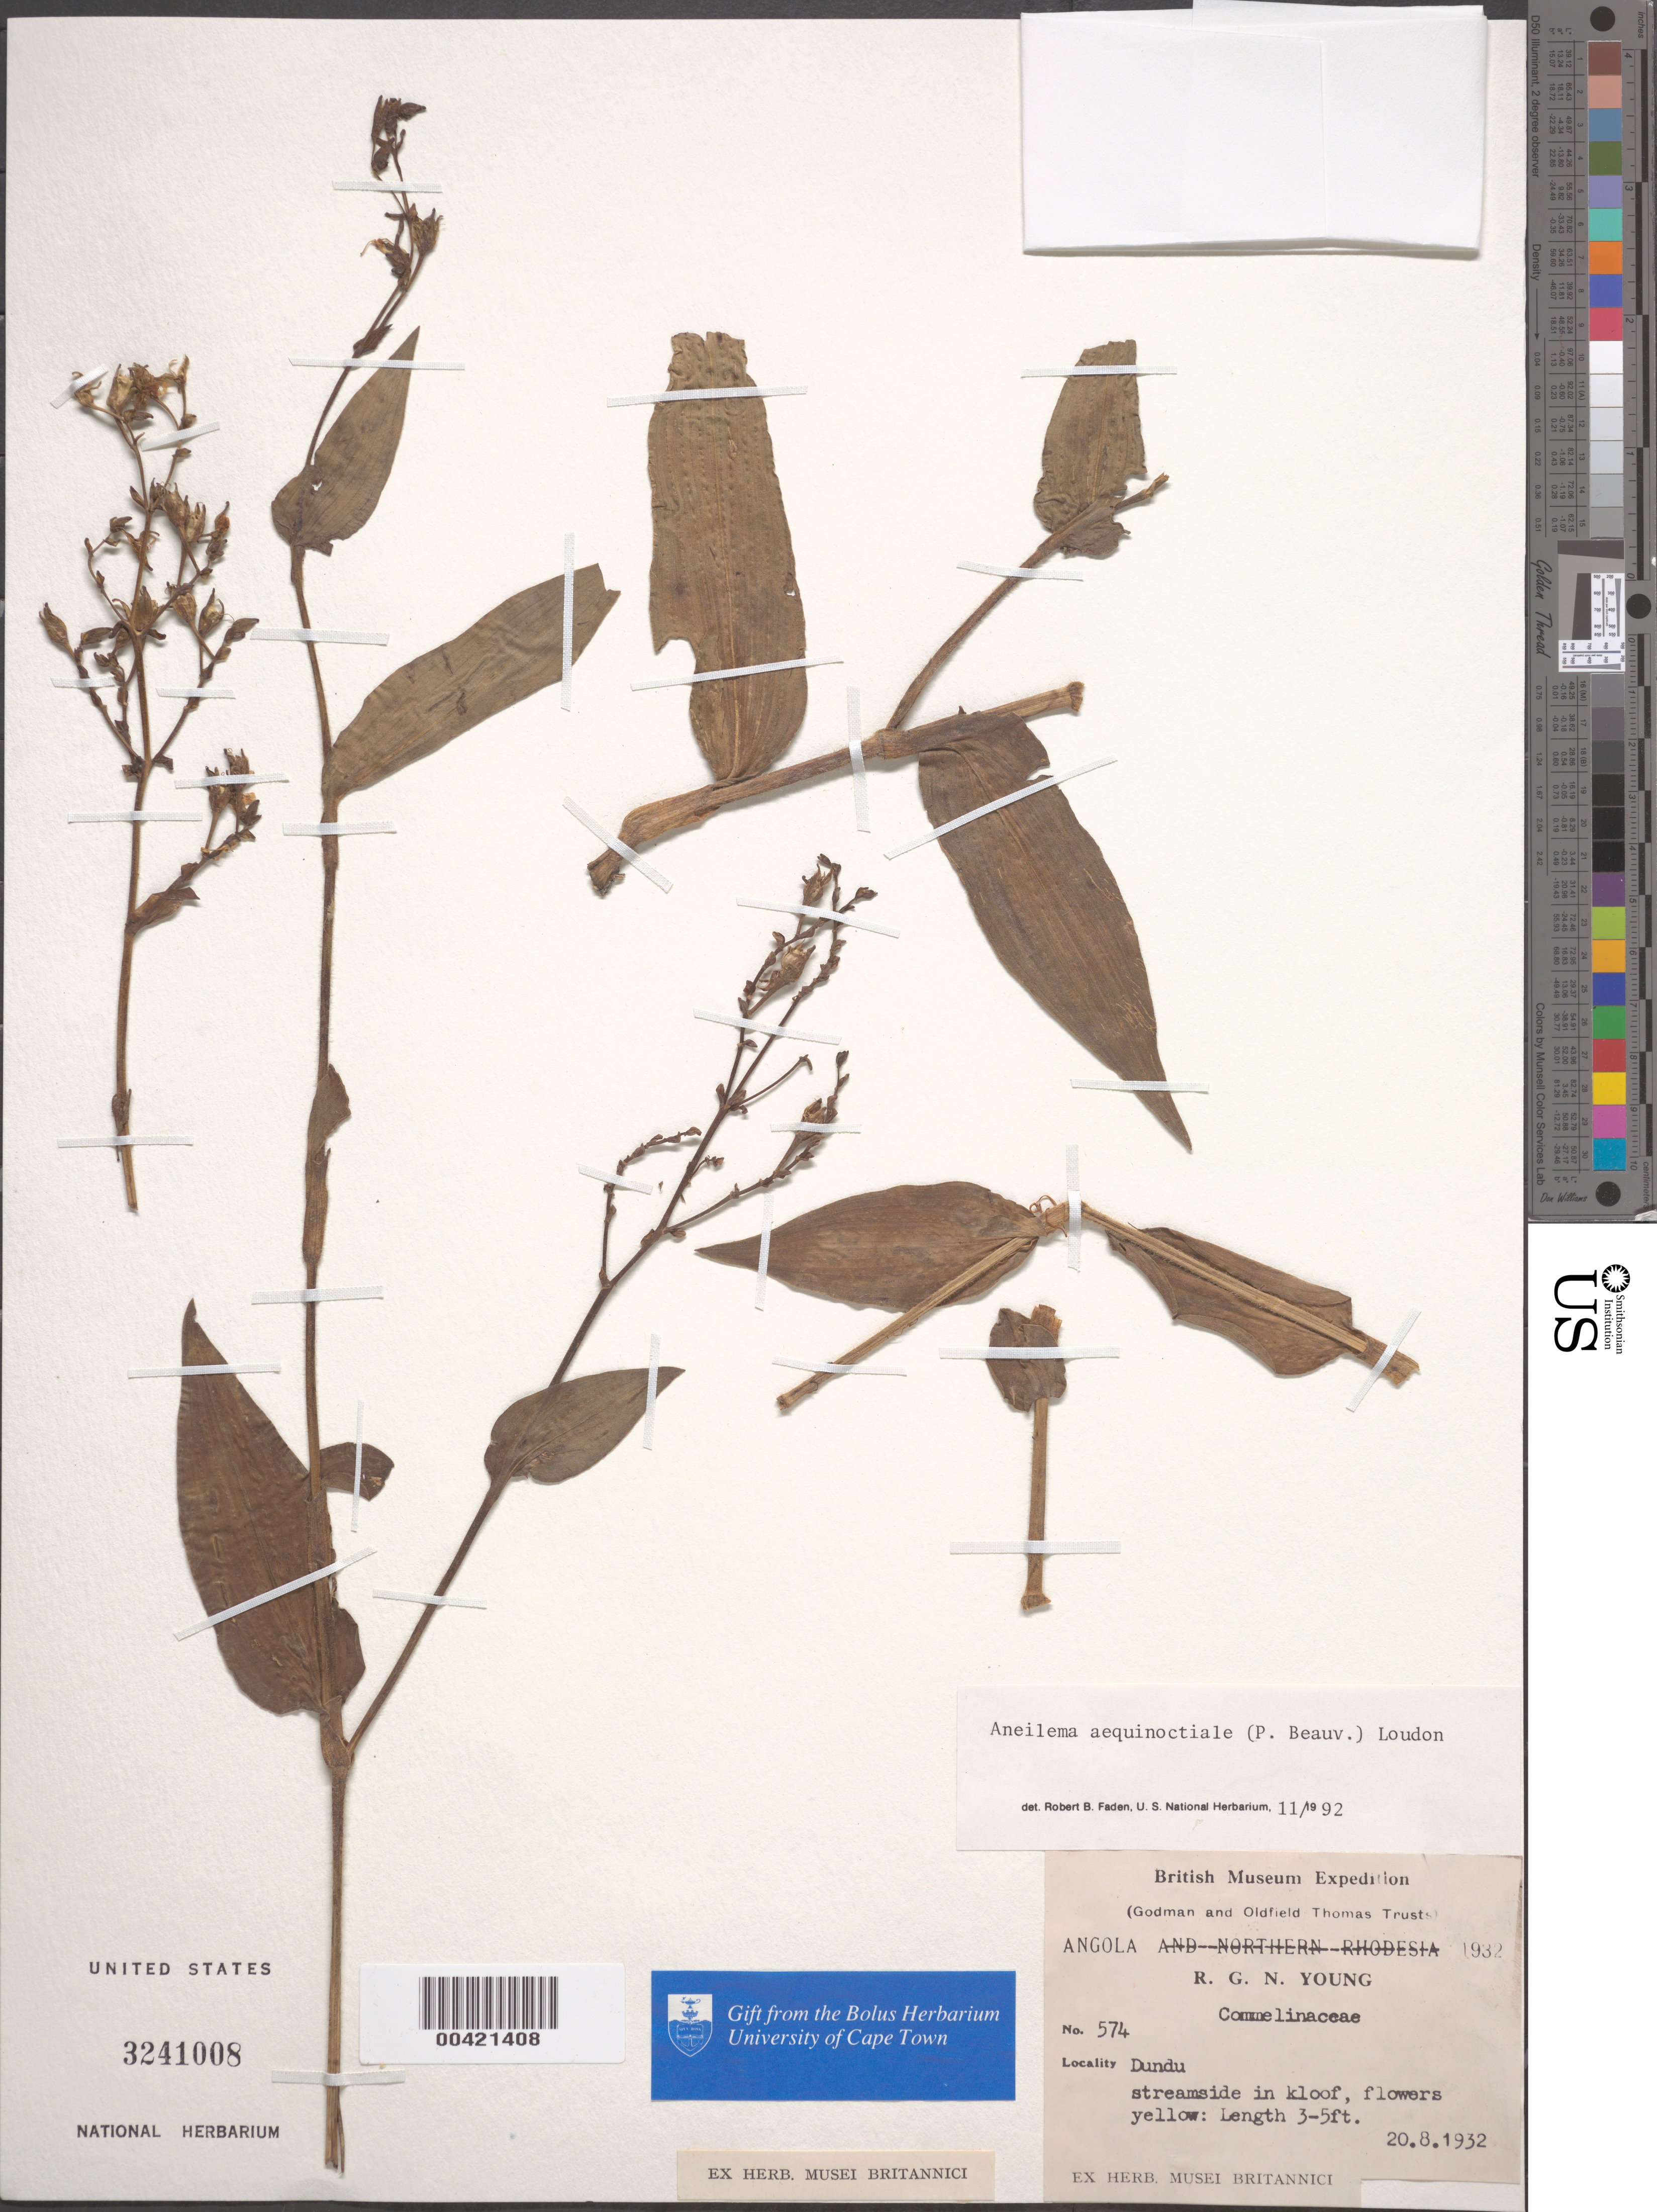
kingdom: Plantae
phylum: Tracheophyta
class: Liliopsida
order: Commelinales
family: Commelinaceae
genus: Aneilema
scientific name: Aneilema aequinoctiale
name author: (P. Beauv.) Loudon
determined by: Faden, Robert B., (US), Smithsonian Institution - National Museum of Natural History (UNITED STATES)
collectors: R. Young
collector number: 574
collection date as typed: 20 Aug 1932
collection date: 1932-08-20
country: Angola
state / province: Lunda Norte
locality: Dundu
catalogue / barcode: US 3241008